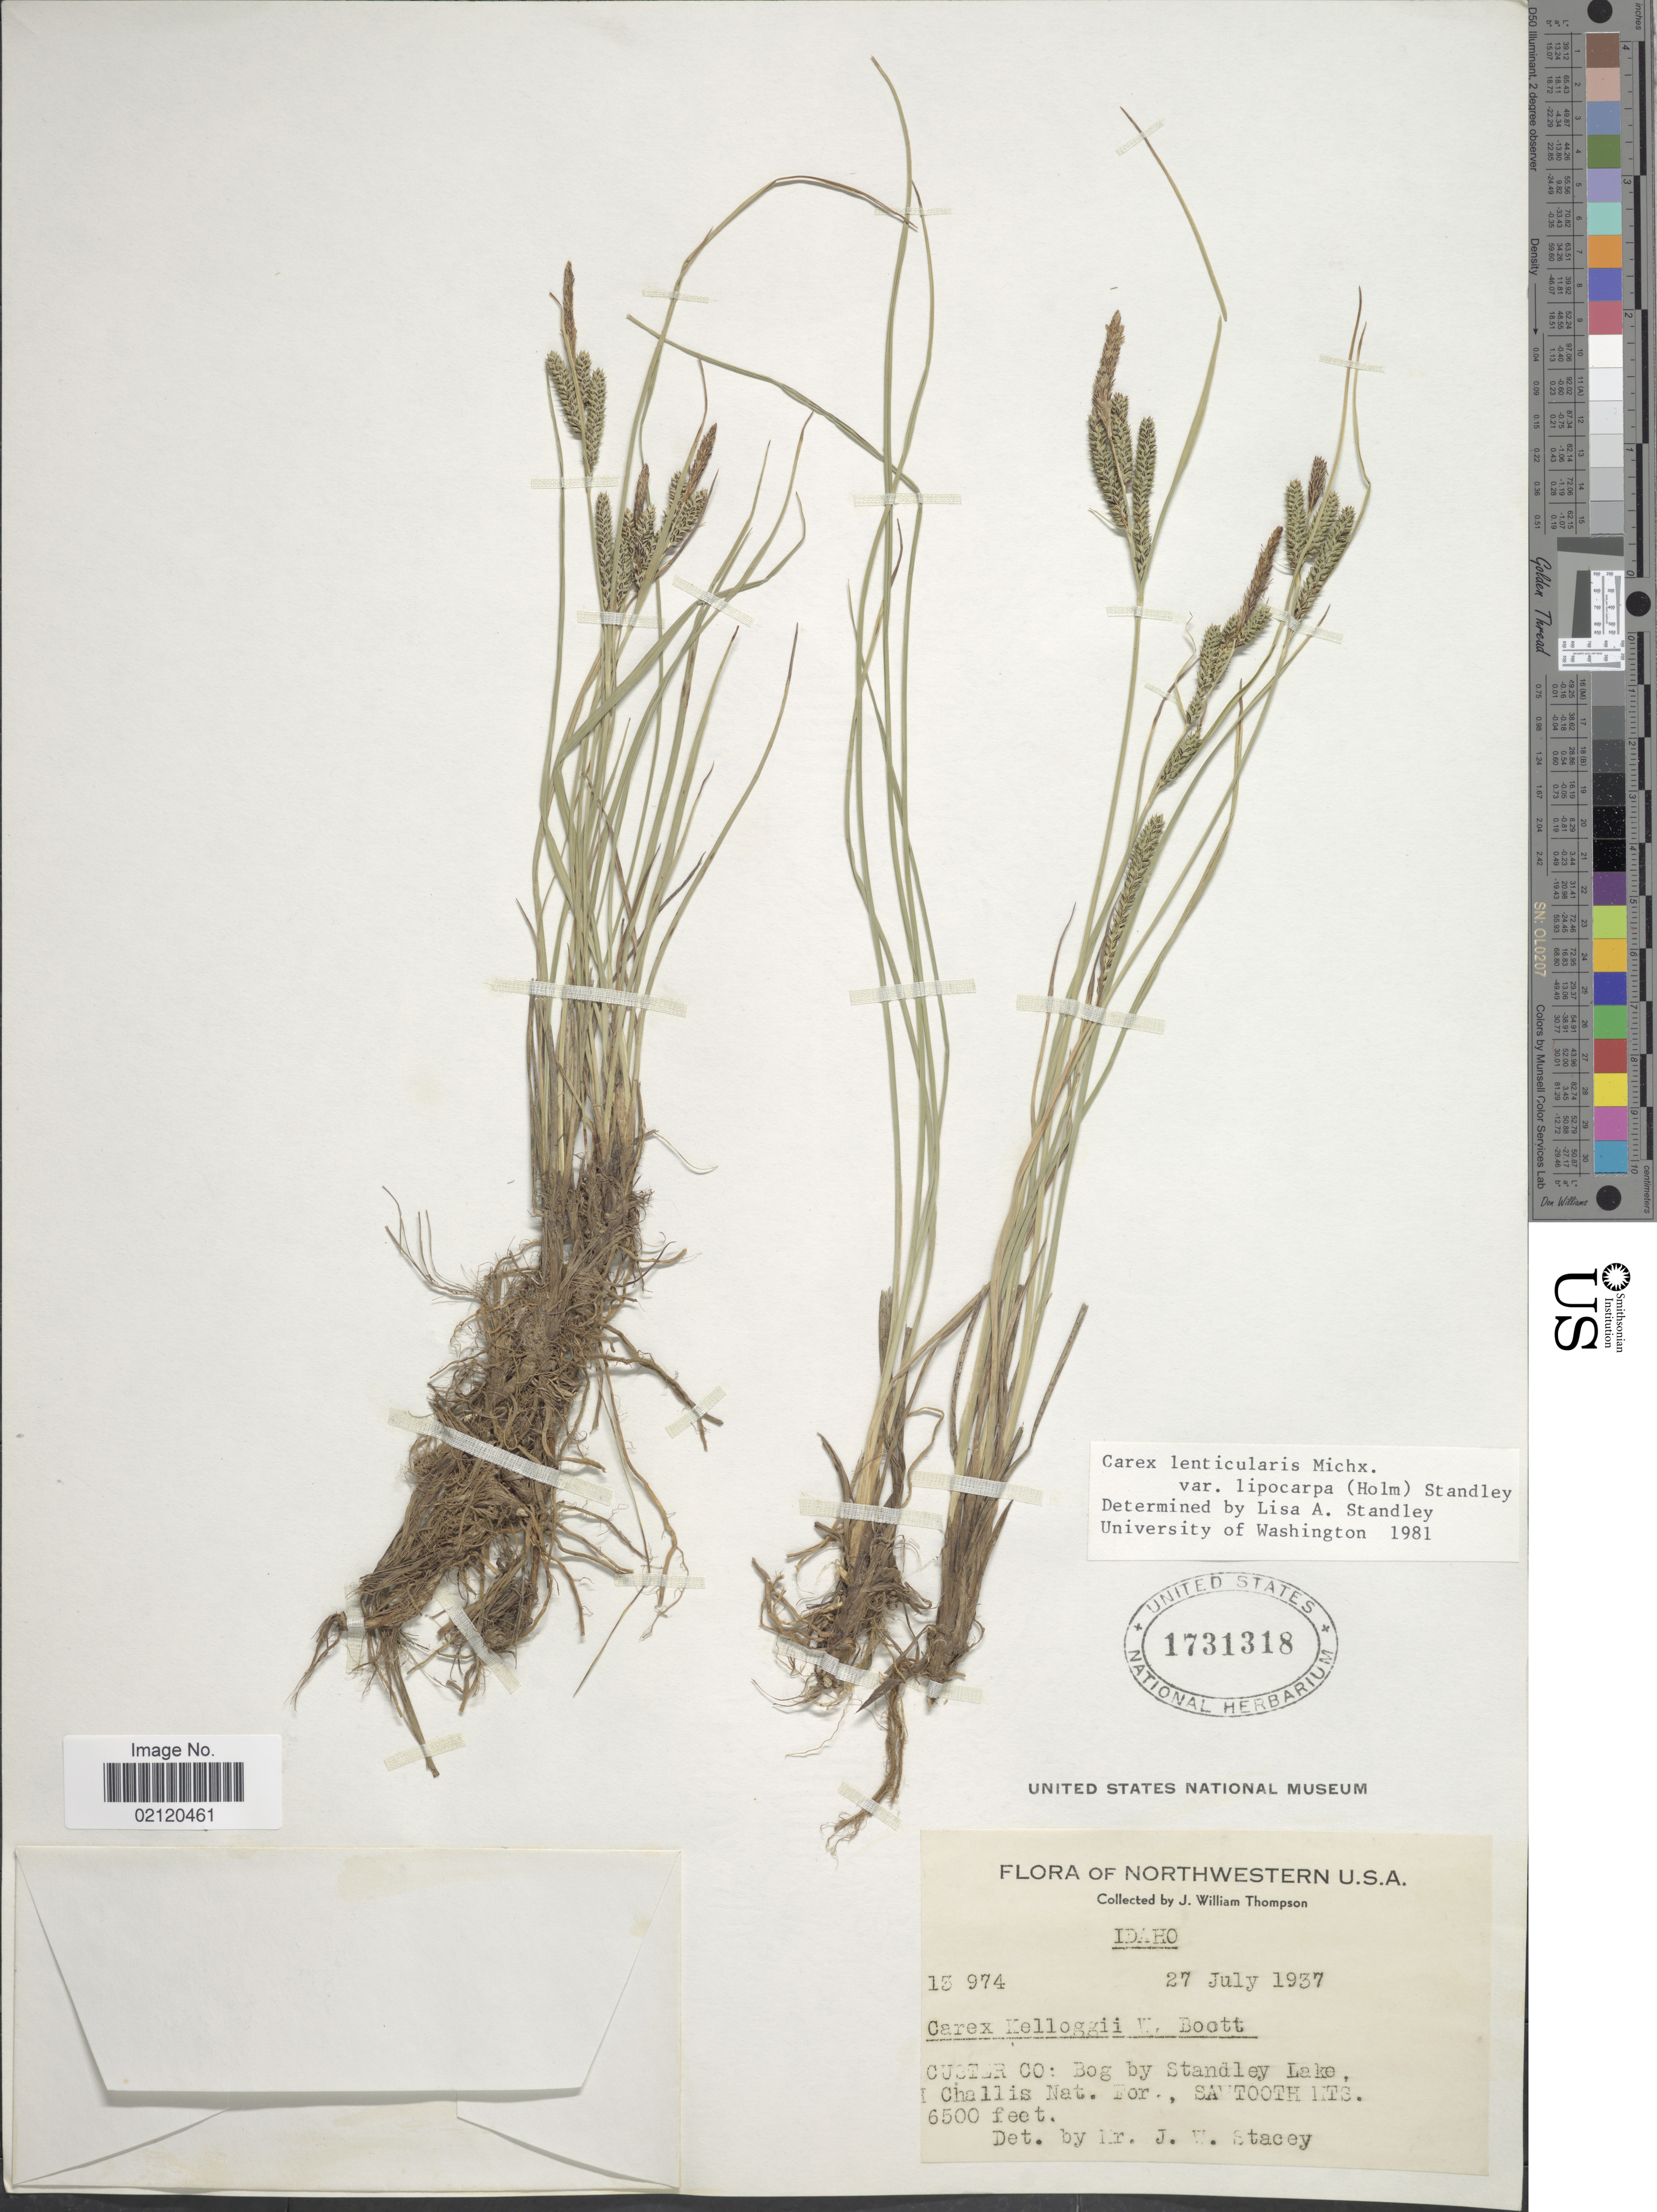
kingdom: Plantae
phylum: Tracheophyta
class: Liliopsida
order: Poales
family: Cyperaceae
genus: Carex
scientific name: Carex kelloggii var. kelloggii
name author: W. Boott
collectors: J. W. Thompson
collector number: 13974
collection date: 1937-07-27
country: United States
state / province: Idaho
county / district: Custer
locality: Bog by Standley Lake, Challis Nat. For., Sawtooth Mts.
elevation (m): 1981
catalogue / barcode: US 1731318